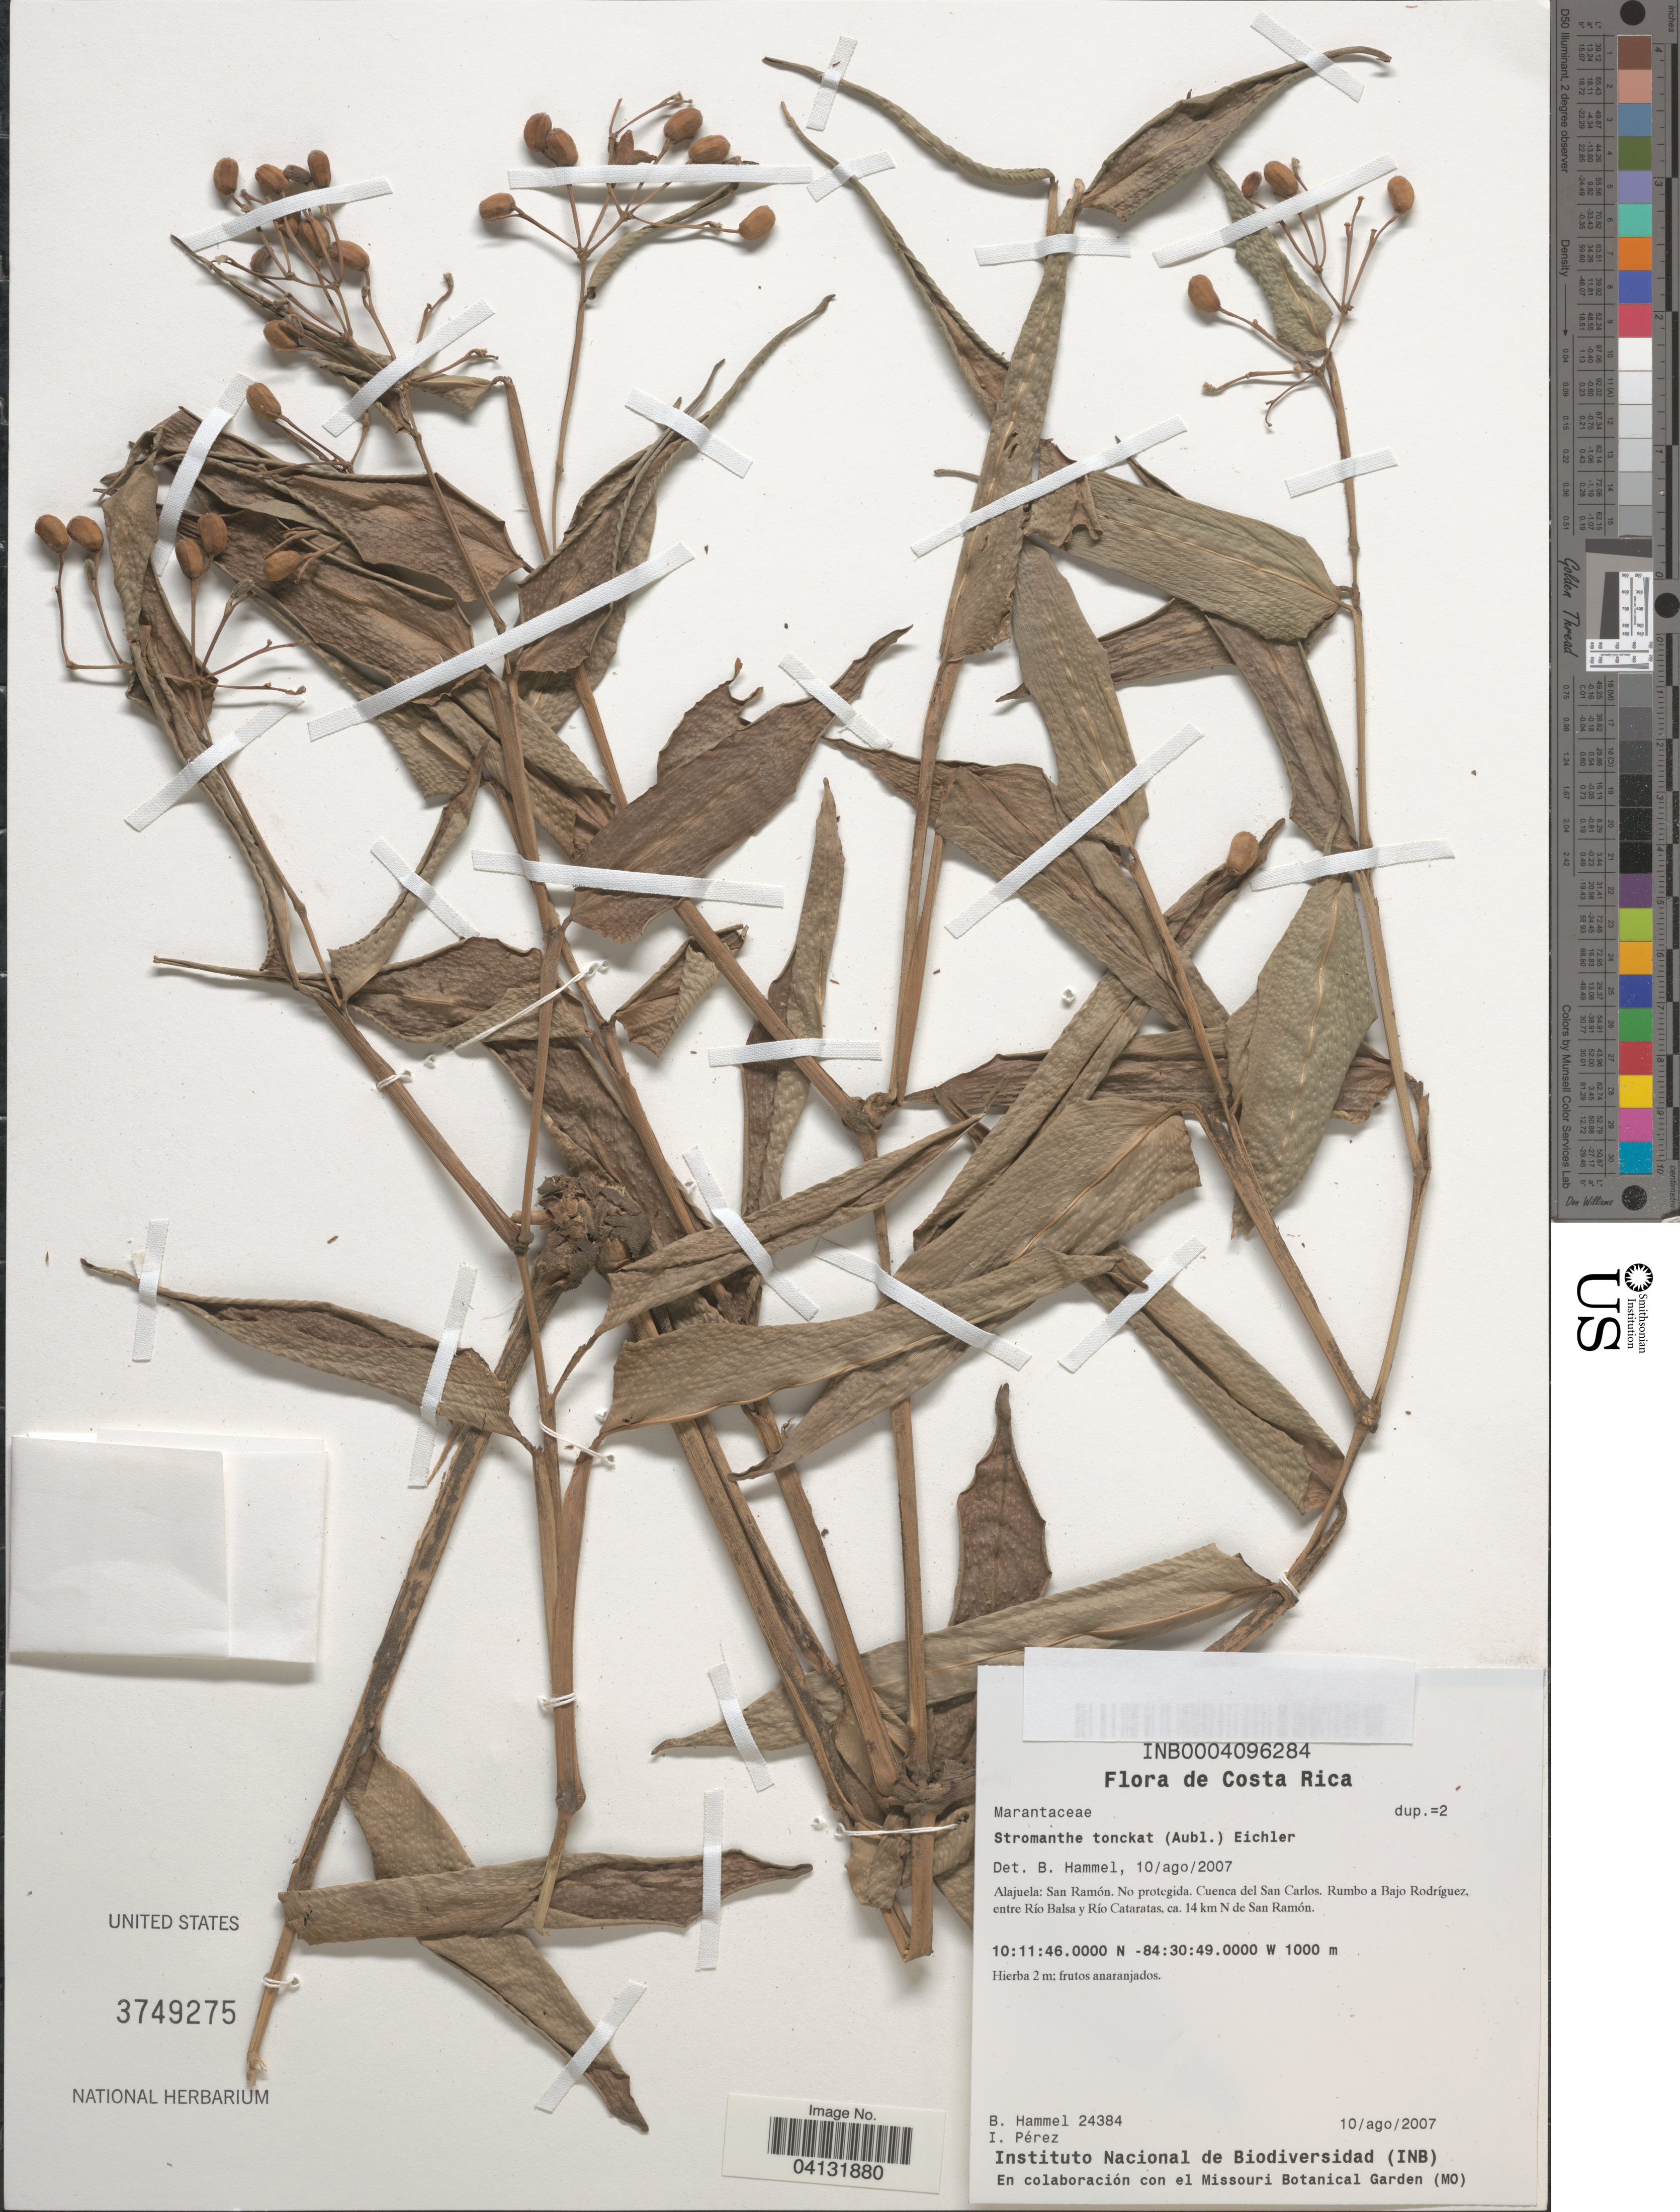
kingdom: Plantae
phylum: Tracheophyta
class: Liliopsida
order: Zingiberales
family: Marantaceae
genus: Stromanthe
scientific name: Stromanthe tonckat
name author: (Aubl.) Eichler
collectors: B. Hammel & I. Pérez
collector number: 24384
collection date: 2007-08-10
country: Costa Rica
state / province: Alajuela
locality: San Ramón. No protegida. Cuenca del San Carlos. Rumbo a Bajo Rodríguez, entre Río Balsa y Río Cataratas, ca. 14 km N de San Ramón.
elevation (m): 1000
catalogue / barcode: US 3749275